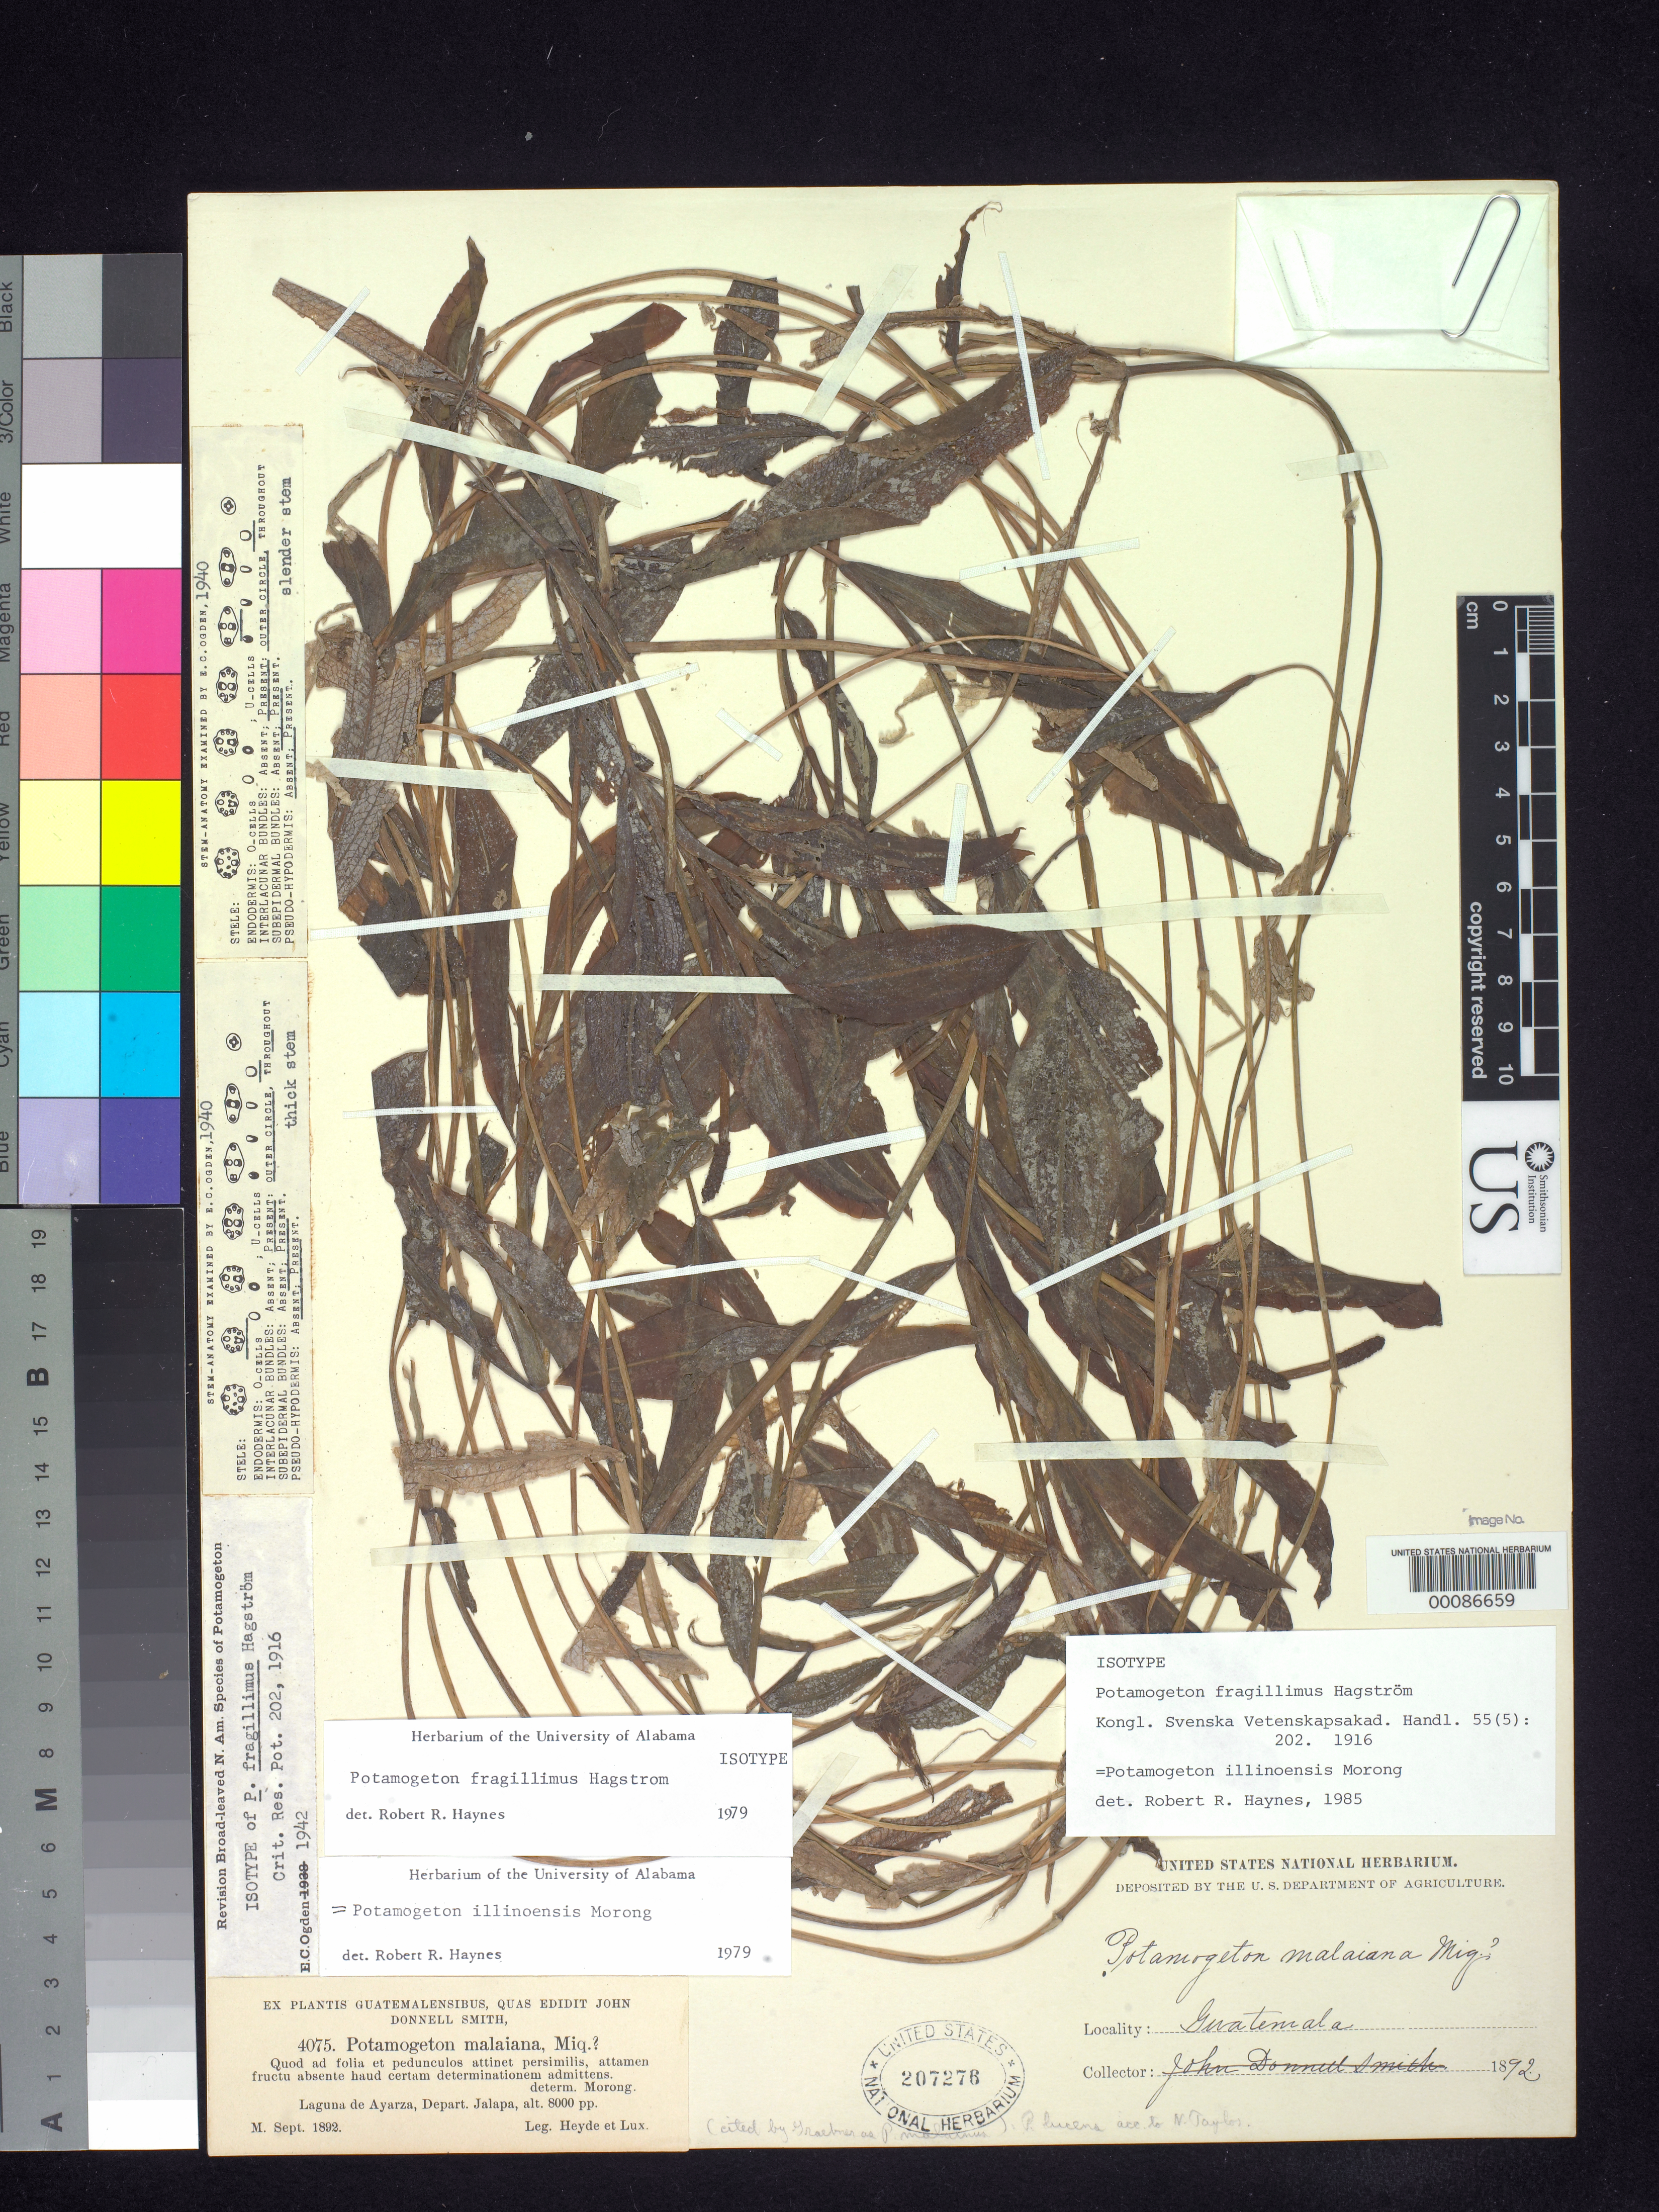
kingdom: Plantae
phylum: Tracheophyta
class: Liliopsida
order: Alismatales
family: Potamogetonaceae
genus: Potamogeton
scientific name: Potamogeton fragillimus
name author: Hagstr.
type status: Isotype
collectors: E. T. Heyde & E. Lux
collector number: J.D.S. 4075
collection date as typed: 1892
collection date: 1892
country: Guatemala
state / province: Jalapa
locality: Laguna de Ayarza.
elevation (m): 2438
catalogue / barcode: US 207276